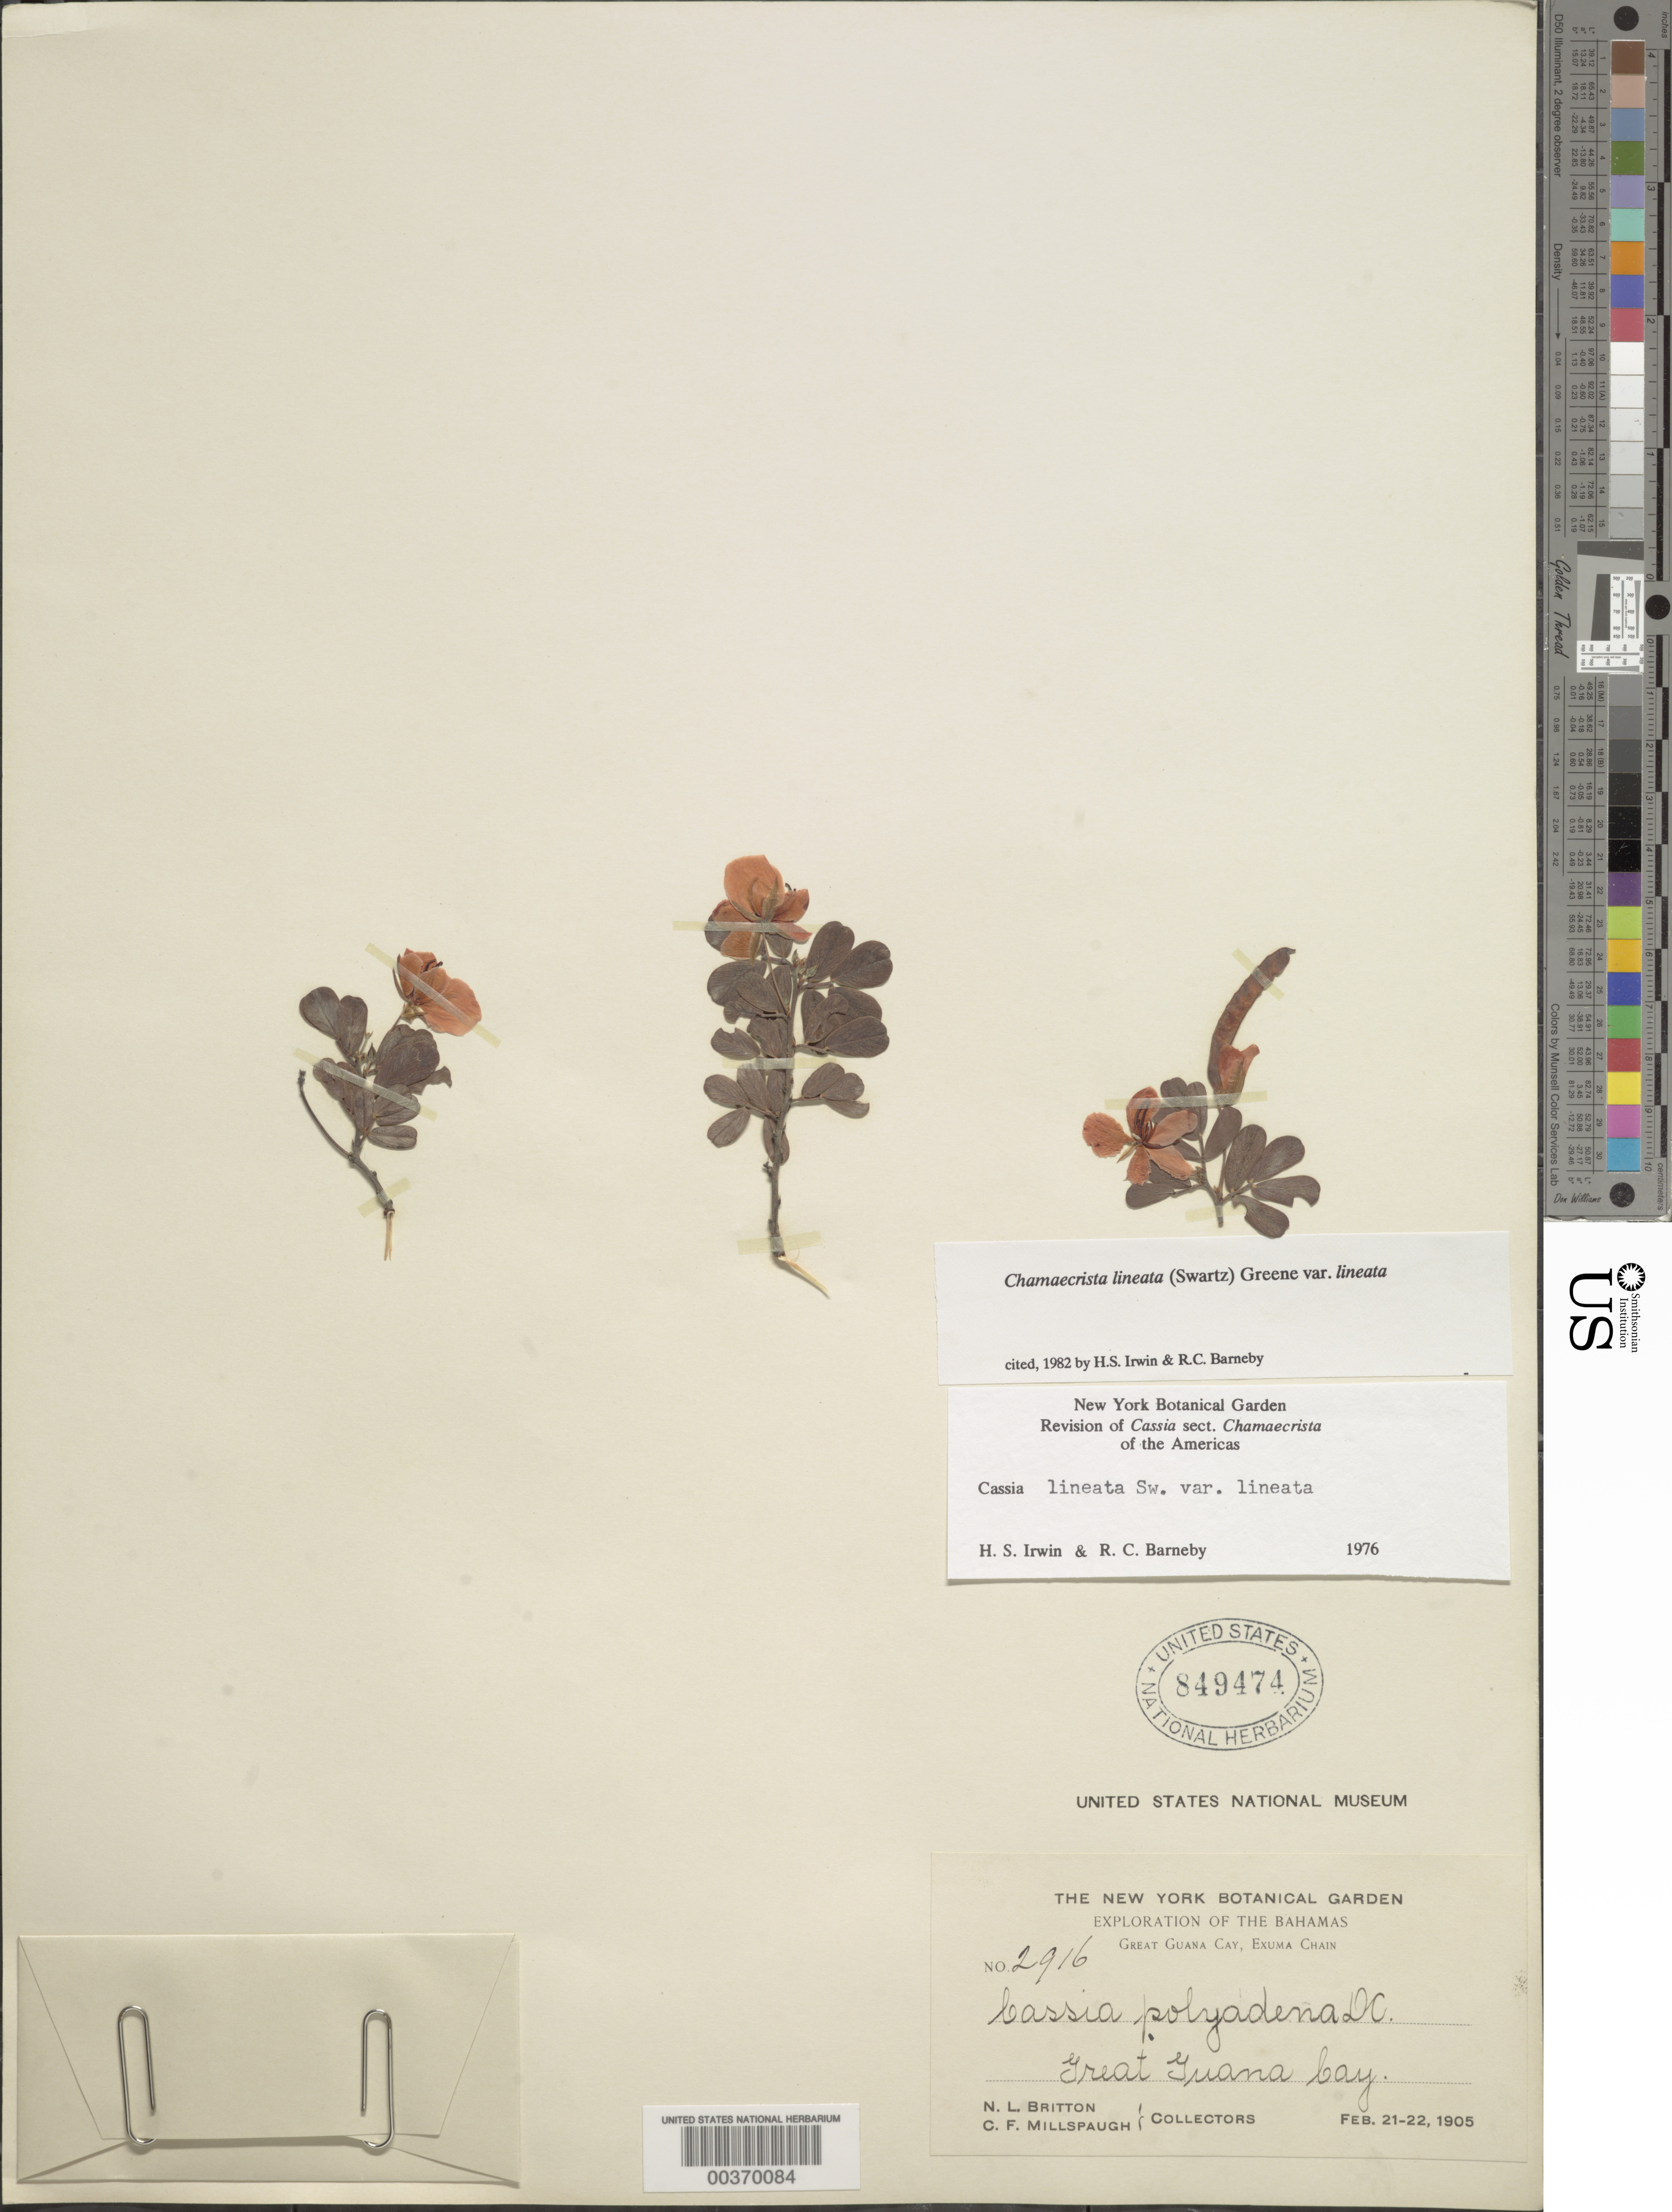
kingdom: Plantae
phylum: Tracheophyta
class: Magnoliopsida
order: Fabales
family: Fabaceae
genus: Chamaecrista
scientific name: Chamaecrista lineata var. lineata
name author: (Sw.) Greene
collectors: N. Britton & C. F. Millspaugh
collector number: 2916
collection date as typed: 21 Feb 1905 to 22 Feb 1905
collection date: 1905-02-21/1905-02-22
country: Bahamas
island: Great Guana Cay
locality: Great guana cay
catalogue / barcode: US 849474